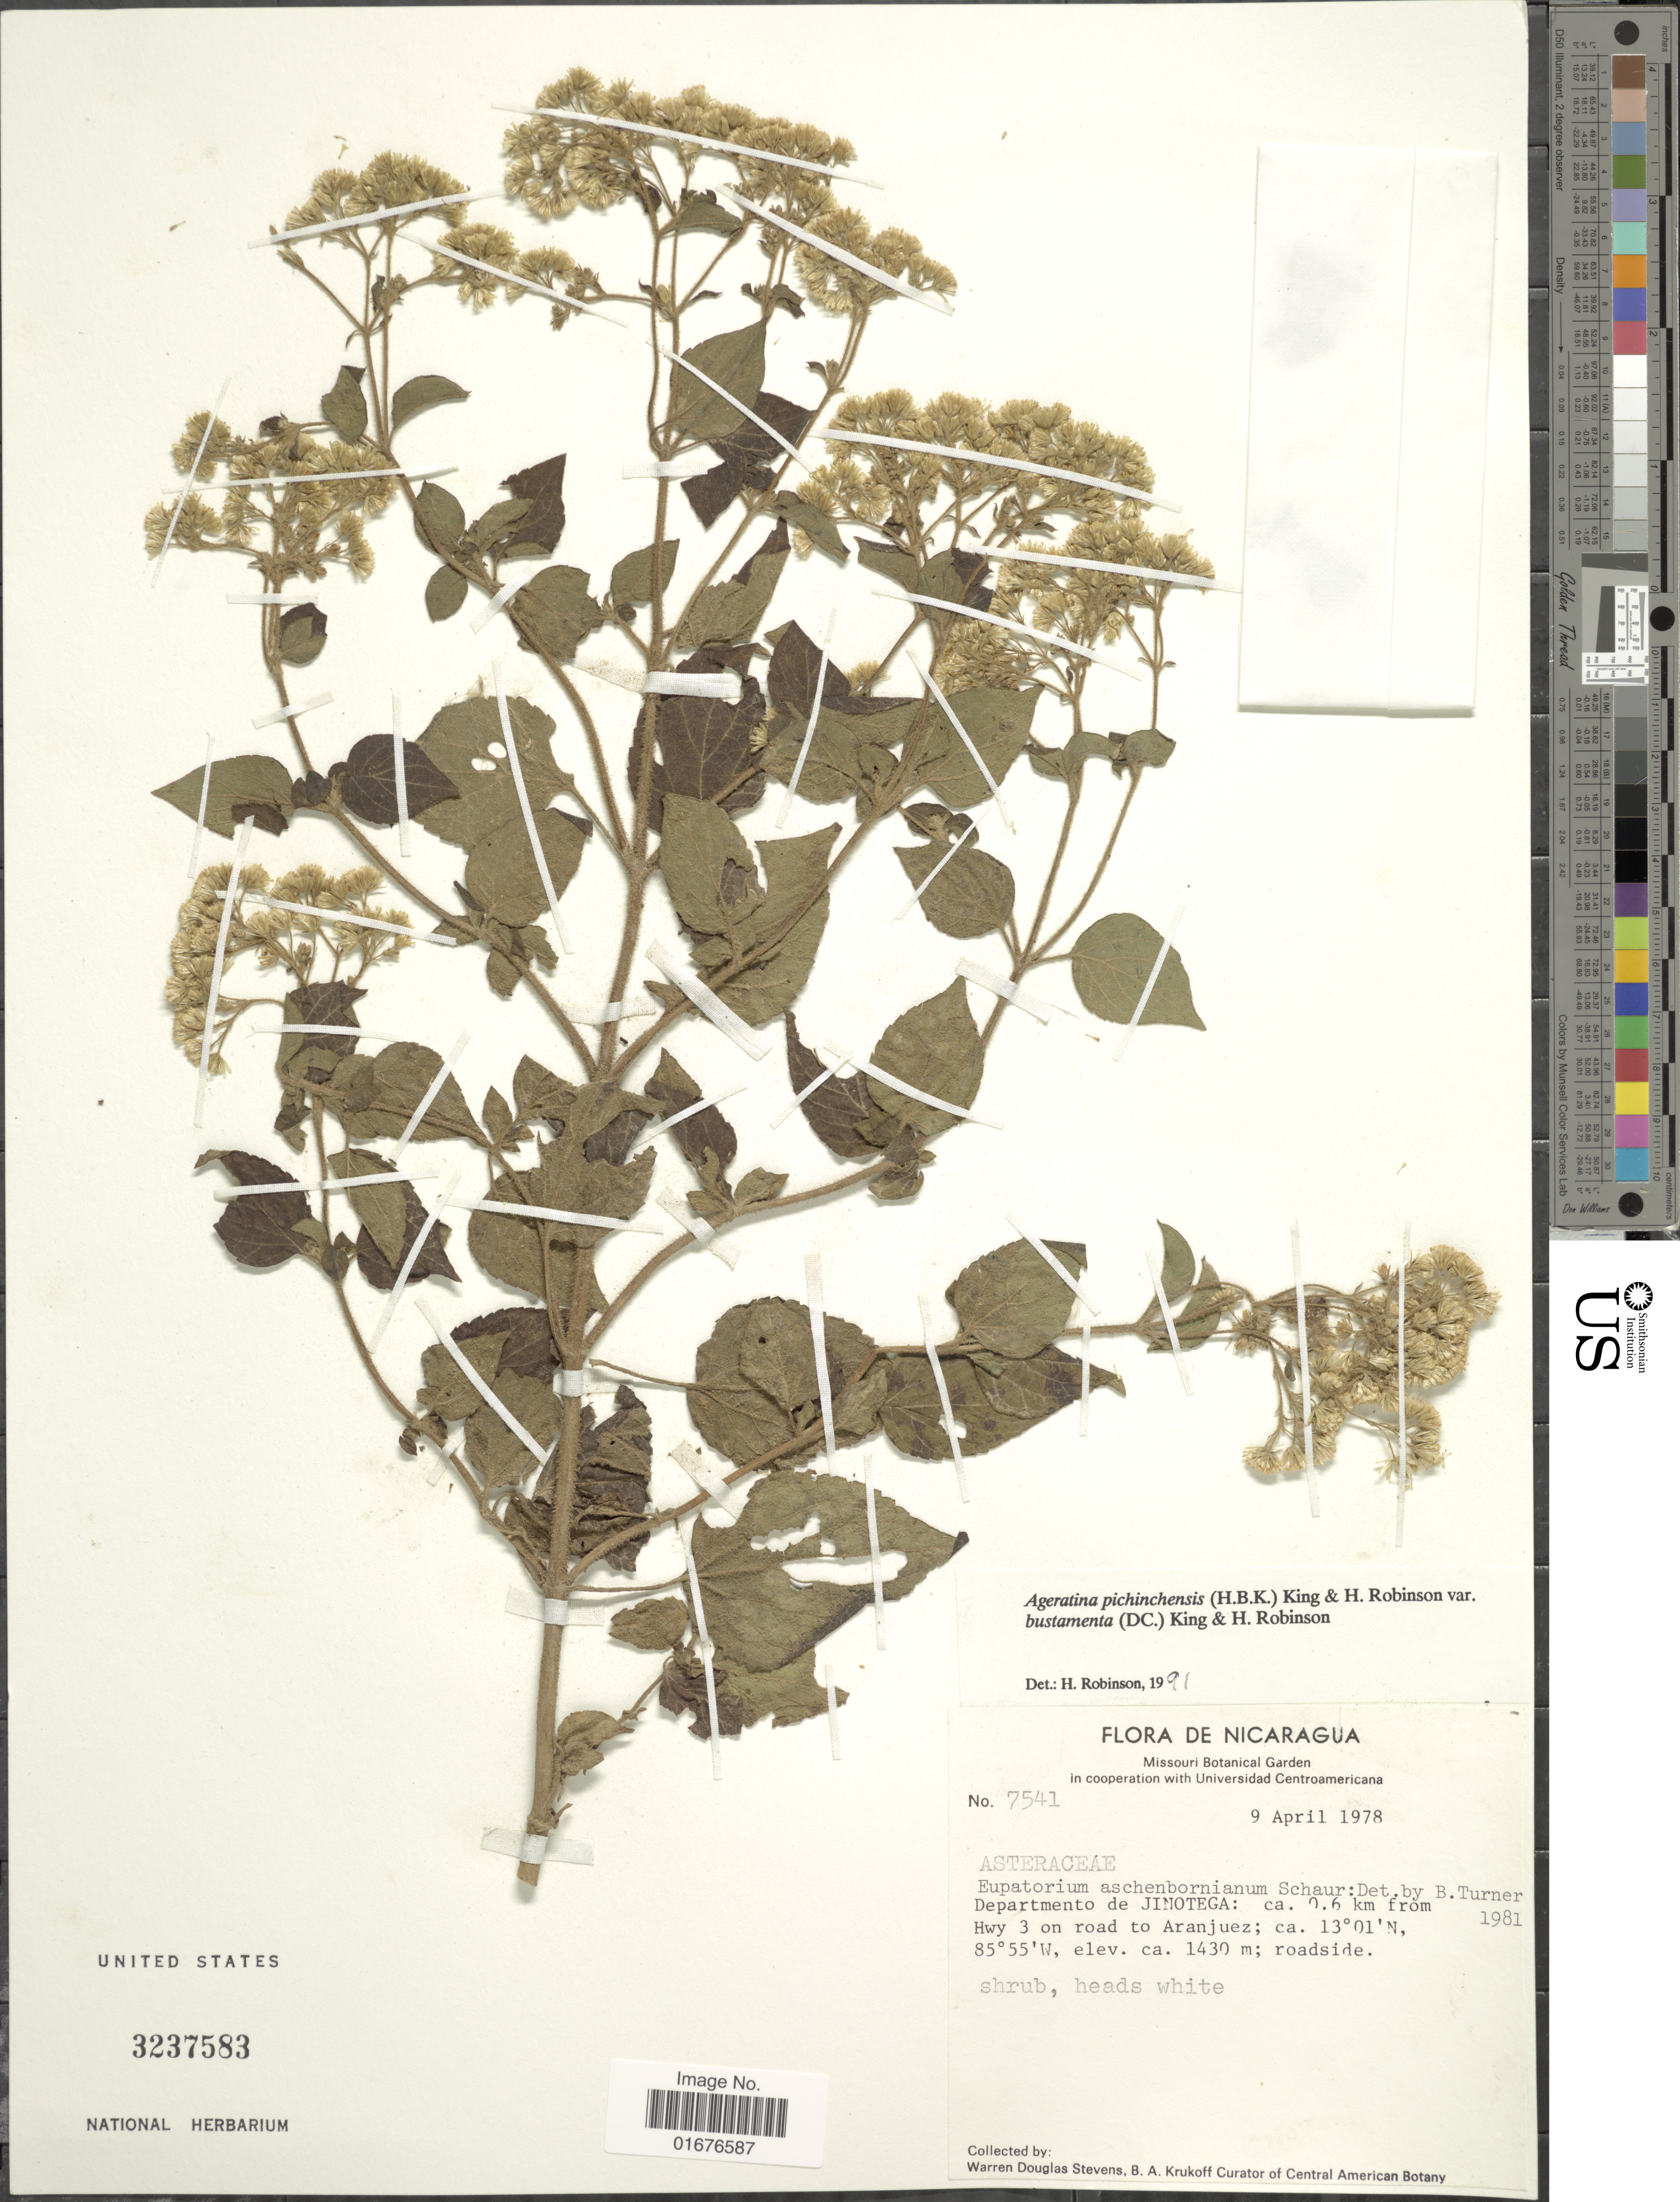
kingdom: Plantae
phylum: Tracheophyta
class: Magnoliopsida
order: Asterales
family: Asteraceae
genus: Ageratina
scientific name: Ageratina pichinchensis var. bustamenta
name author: (DC.) R.M. King & H. Rob.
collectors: W. D. Stevens & B. A. Krukoff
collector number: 7541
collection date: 1978-04-09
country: Nicaragua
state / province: Jinotega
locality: Ca. 0.6 km from Hwy 3 on road to Aranjuez; roadside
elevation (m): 1430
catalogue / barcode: US 3237583